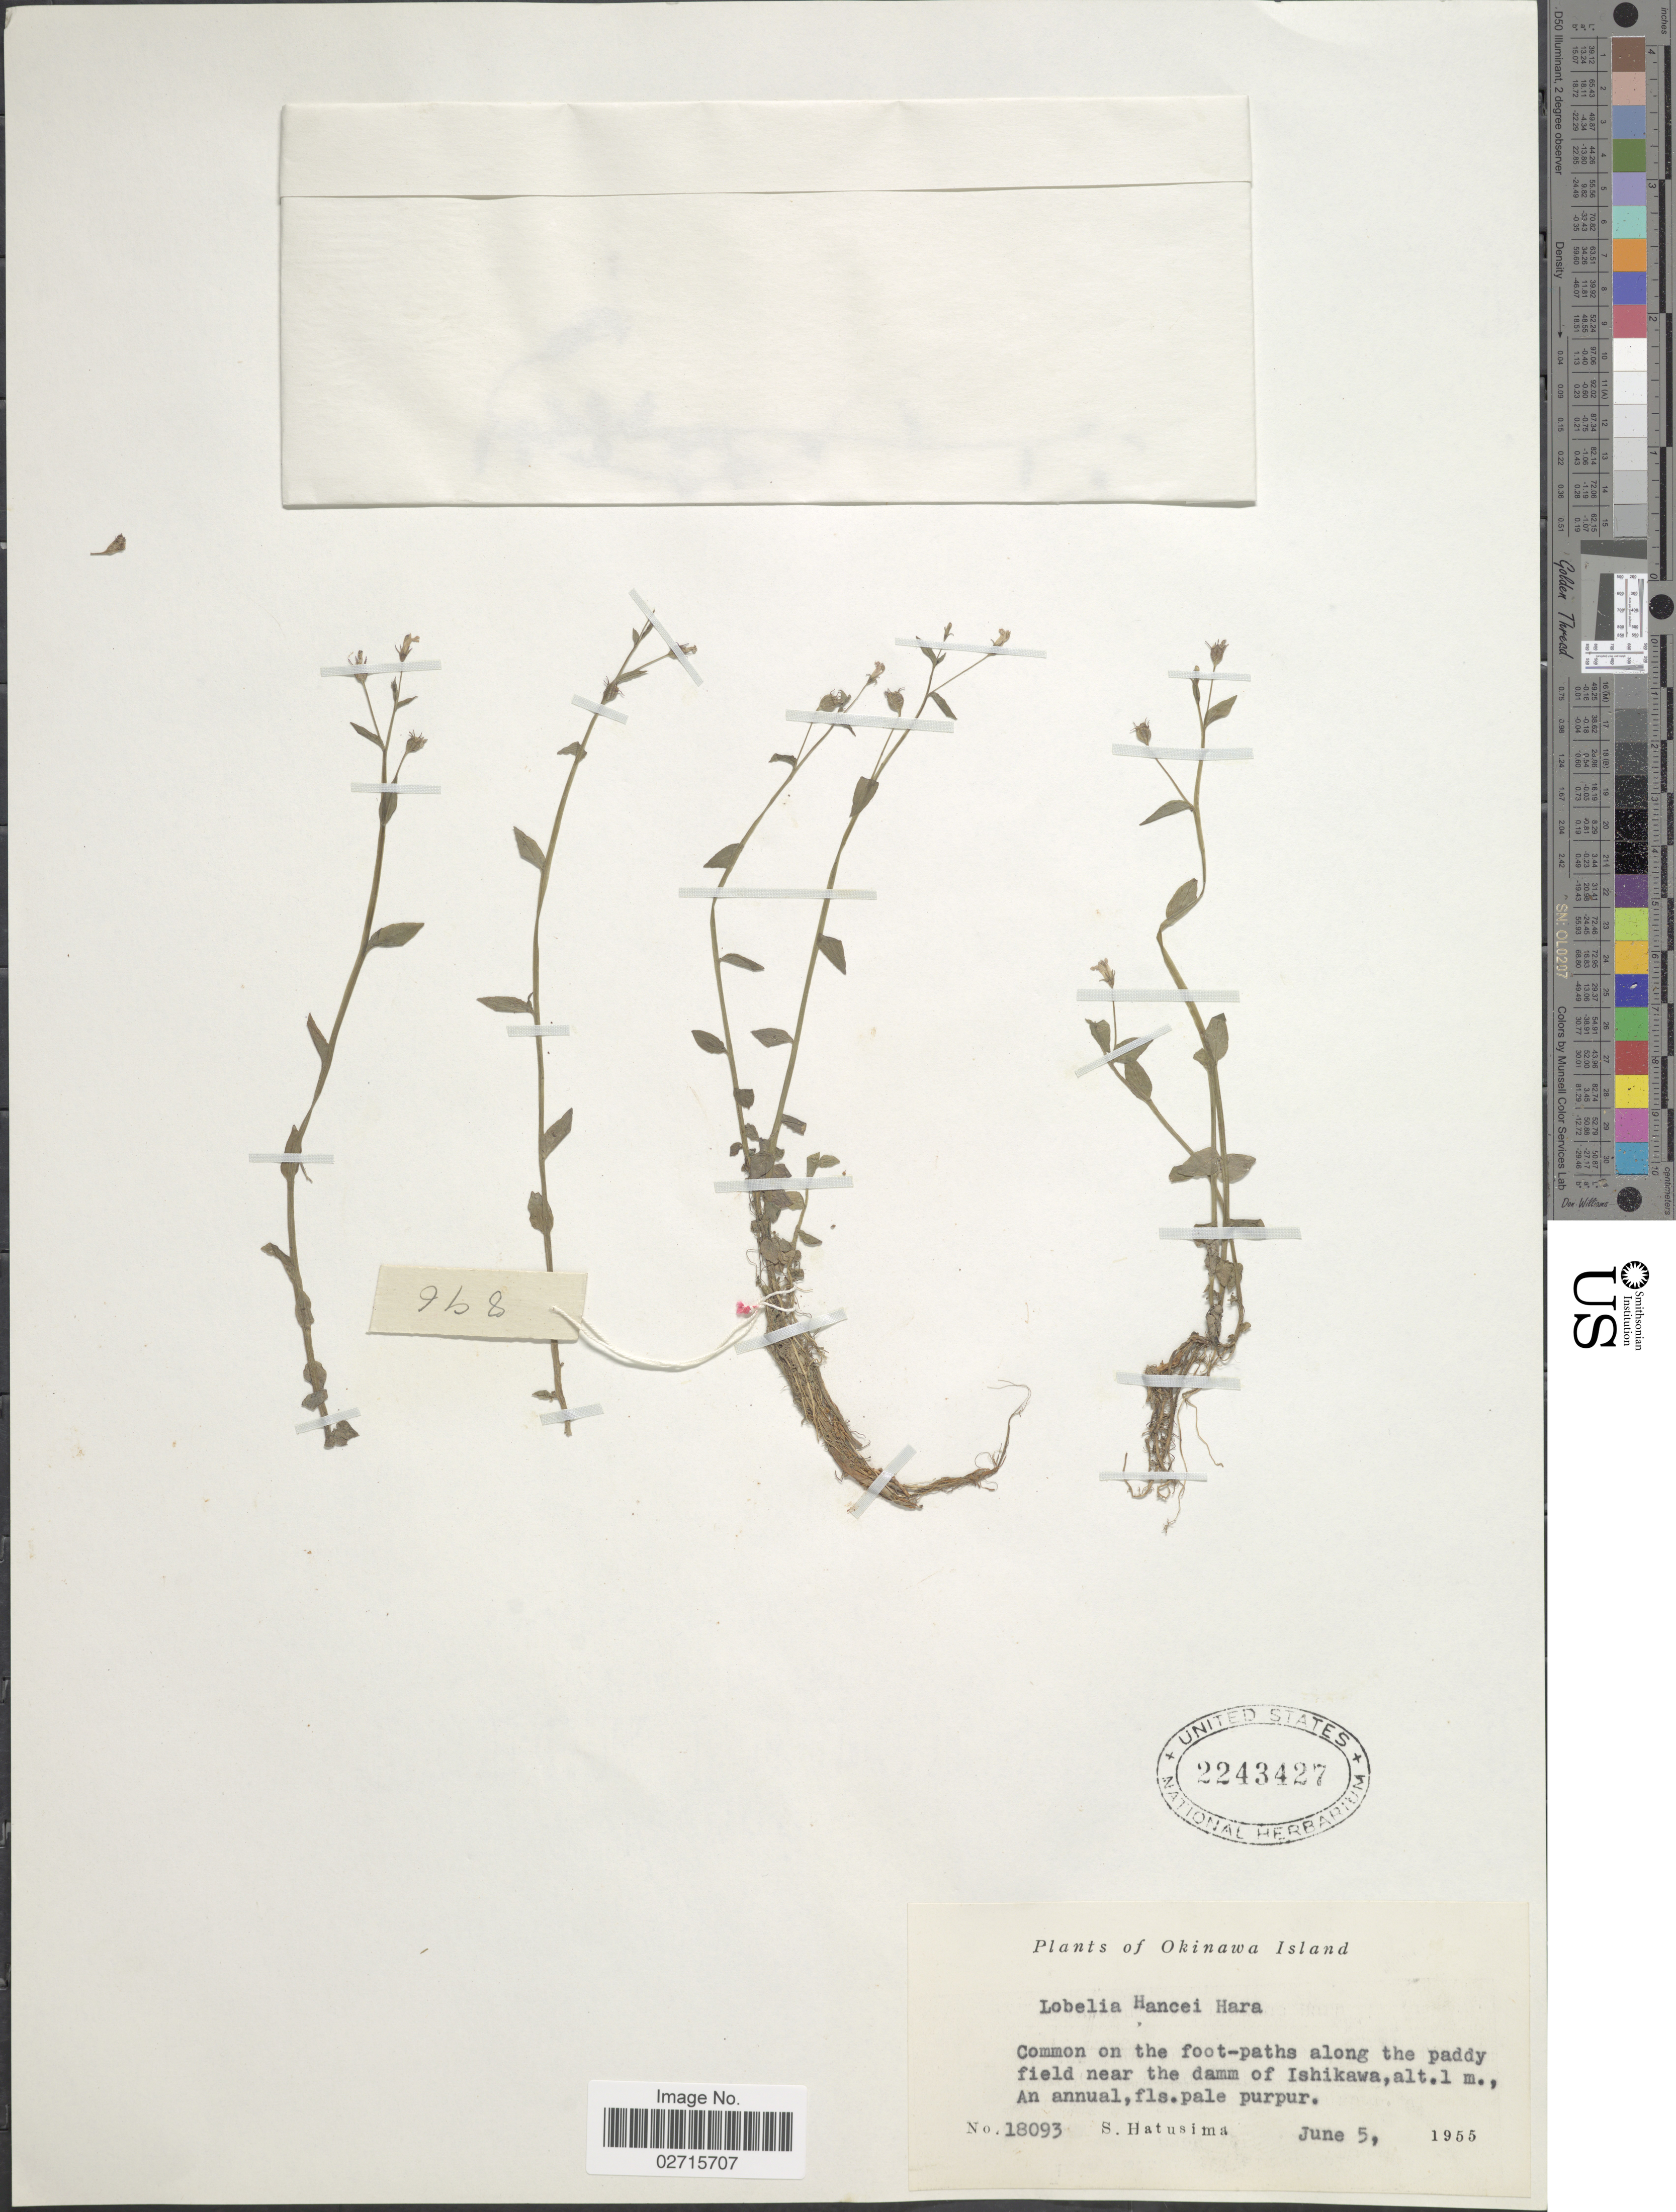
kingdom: Plantae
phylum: Tracheophyta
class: Magnoliopsida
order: Asterales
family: Campanulaceae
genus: Lobelia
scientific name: Lobelia alsinoides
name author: Lam.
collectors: S. Hatusima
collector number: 18093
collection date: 1955-06-05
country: Japan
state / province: Isikawa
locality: Okinawa Island. Common on the foot-paths along the paddy field near the damm of Ishikawa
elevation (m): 1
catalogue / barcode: US 2243427